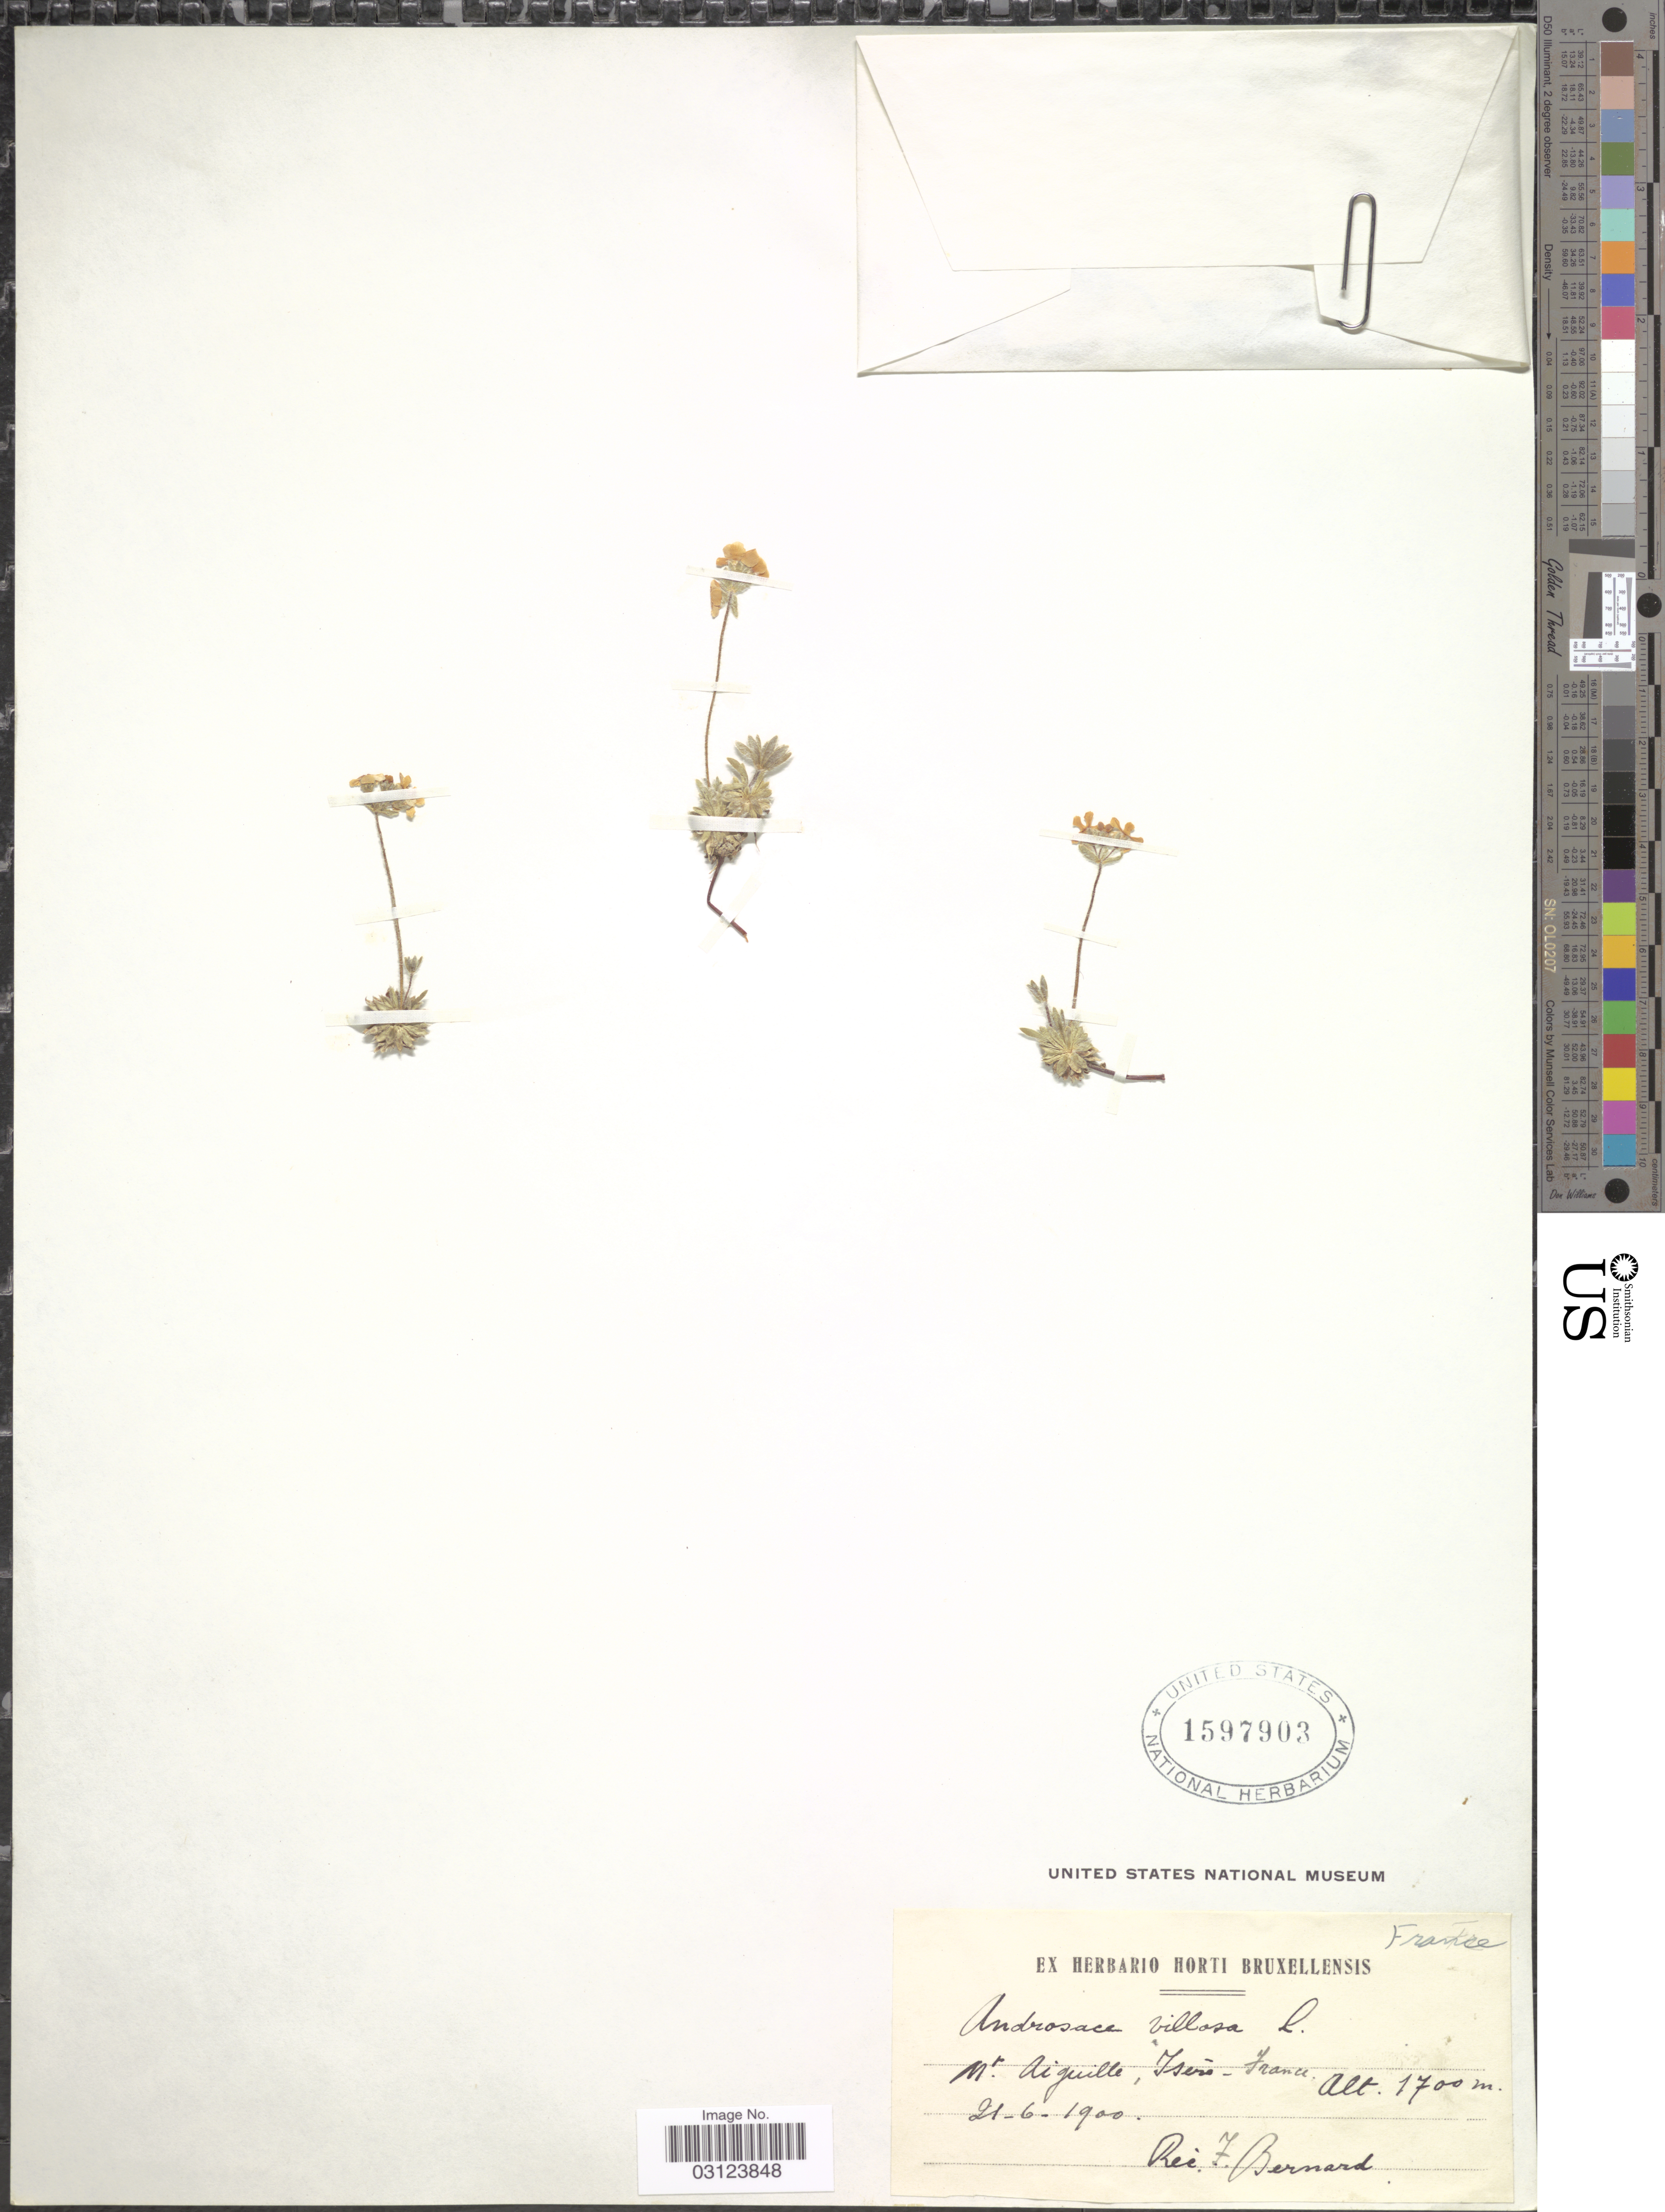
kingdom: Plantae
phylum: Tracheophyta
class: Magnoliopsida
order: Ericales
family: Primulaceae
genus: Androsace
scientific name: Androsace villosa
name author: L.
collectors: ex herb. Horti Bruxellensis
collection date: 1900-06-21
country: France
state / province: Auvergne-Rhône-Alpes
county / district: Isère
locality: Mt. Aiguille, Iserè.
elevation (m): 1700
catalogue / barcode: US 1597903